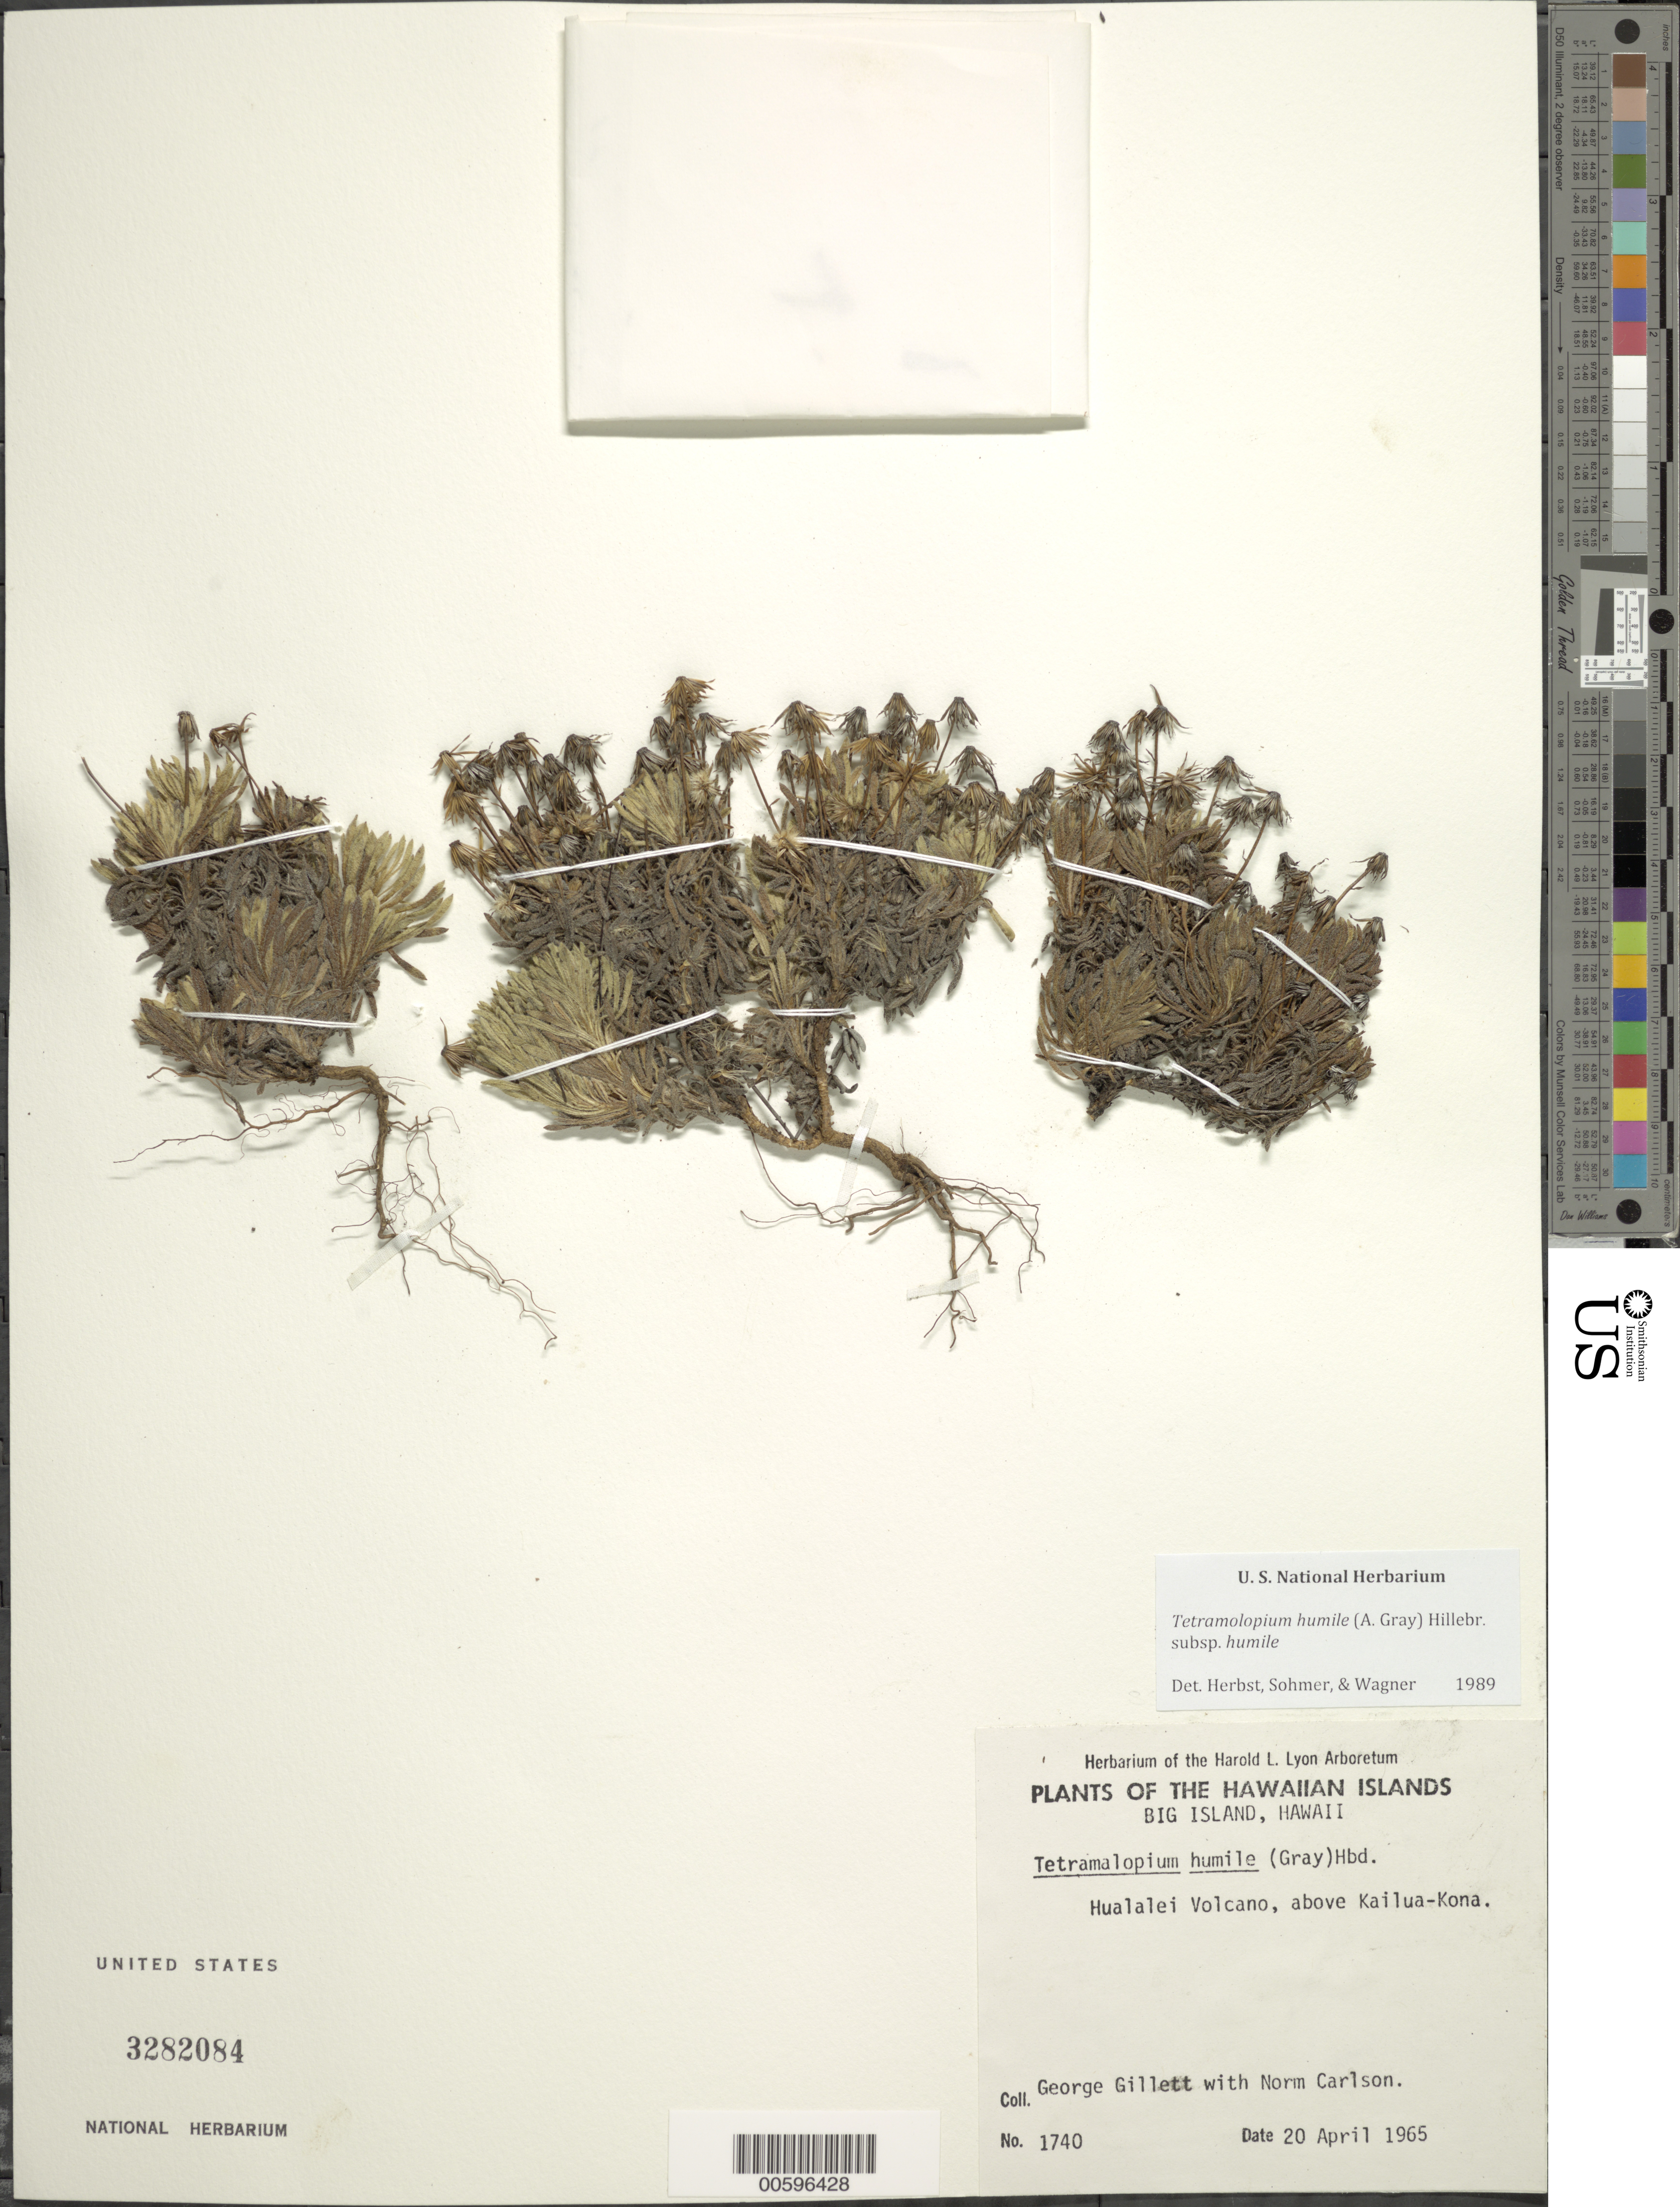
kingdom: Plantae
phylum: Tracheophyta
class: Magnoliopsida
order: Asterales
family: Asteraceae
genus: Tetramolopium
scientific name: Tetramolopium humile subsp. humile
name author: (A. Gray) Hillebr.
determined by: Herbst, D. R.; Sohmer, S. H.; Wagner, W. L.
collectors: G. Gillett & N. Carlson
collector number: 1740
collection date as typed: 20 Apr 1965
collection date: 1965-04-20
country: United States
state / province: Hawaii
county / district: Hawaii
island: Hawaii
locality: Hualalei Volcano, above Kailua-Kona.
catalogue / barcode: US 3282084